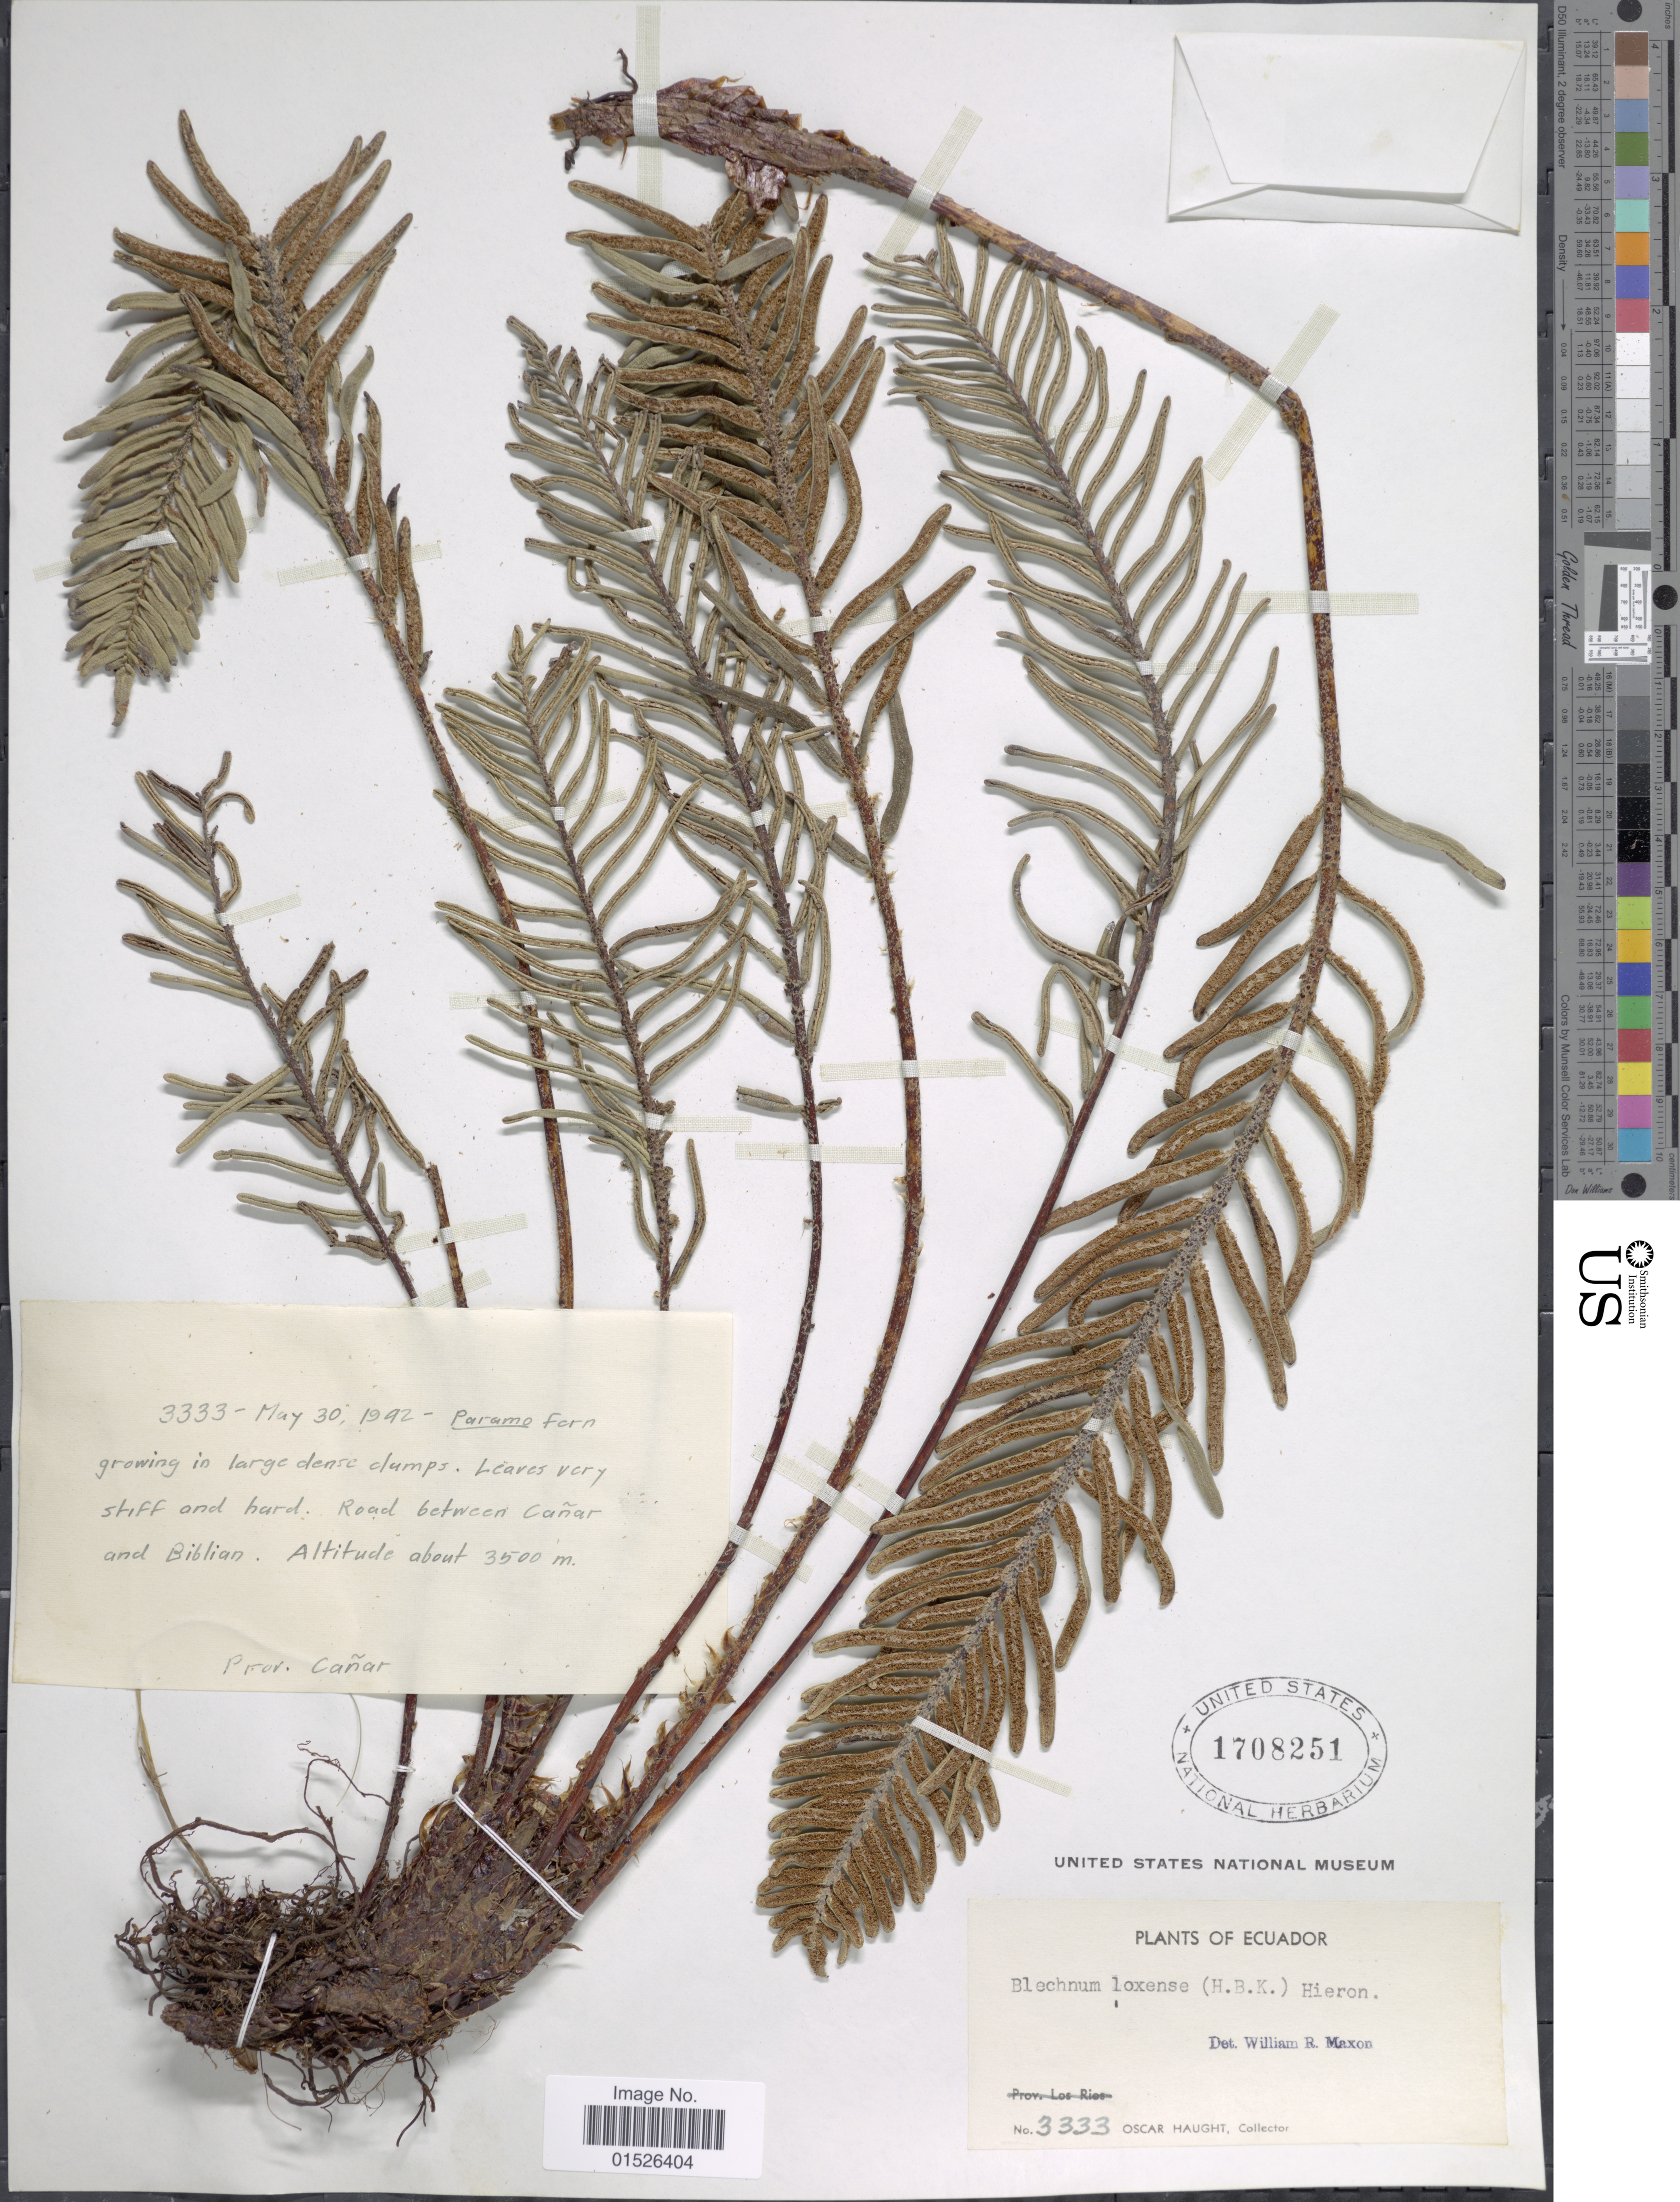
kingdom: Plantae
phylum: Tracheophyta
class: Polypodiopsida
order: Polypodiales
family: Blechnaceae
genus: Blechnum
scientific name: Blechnum loxense var. stenophyllum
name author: (Klotzsch) Lellinger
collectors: O. L. Haught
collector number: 3333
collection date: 1942-05-30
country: Ecuador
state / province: Cañar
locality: Ecuador, Road between Canar and Biblian.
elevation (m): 3500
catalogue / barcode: US 1708251